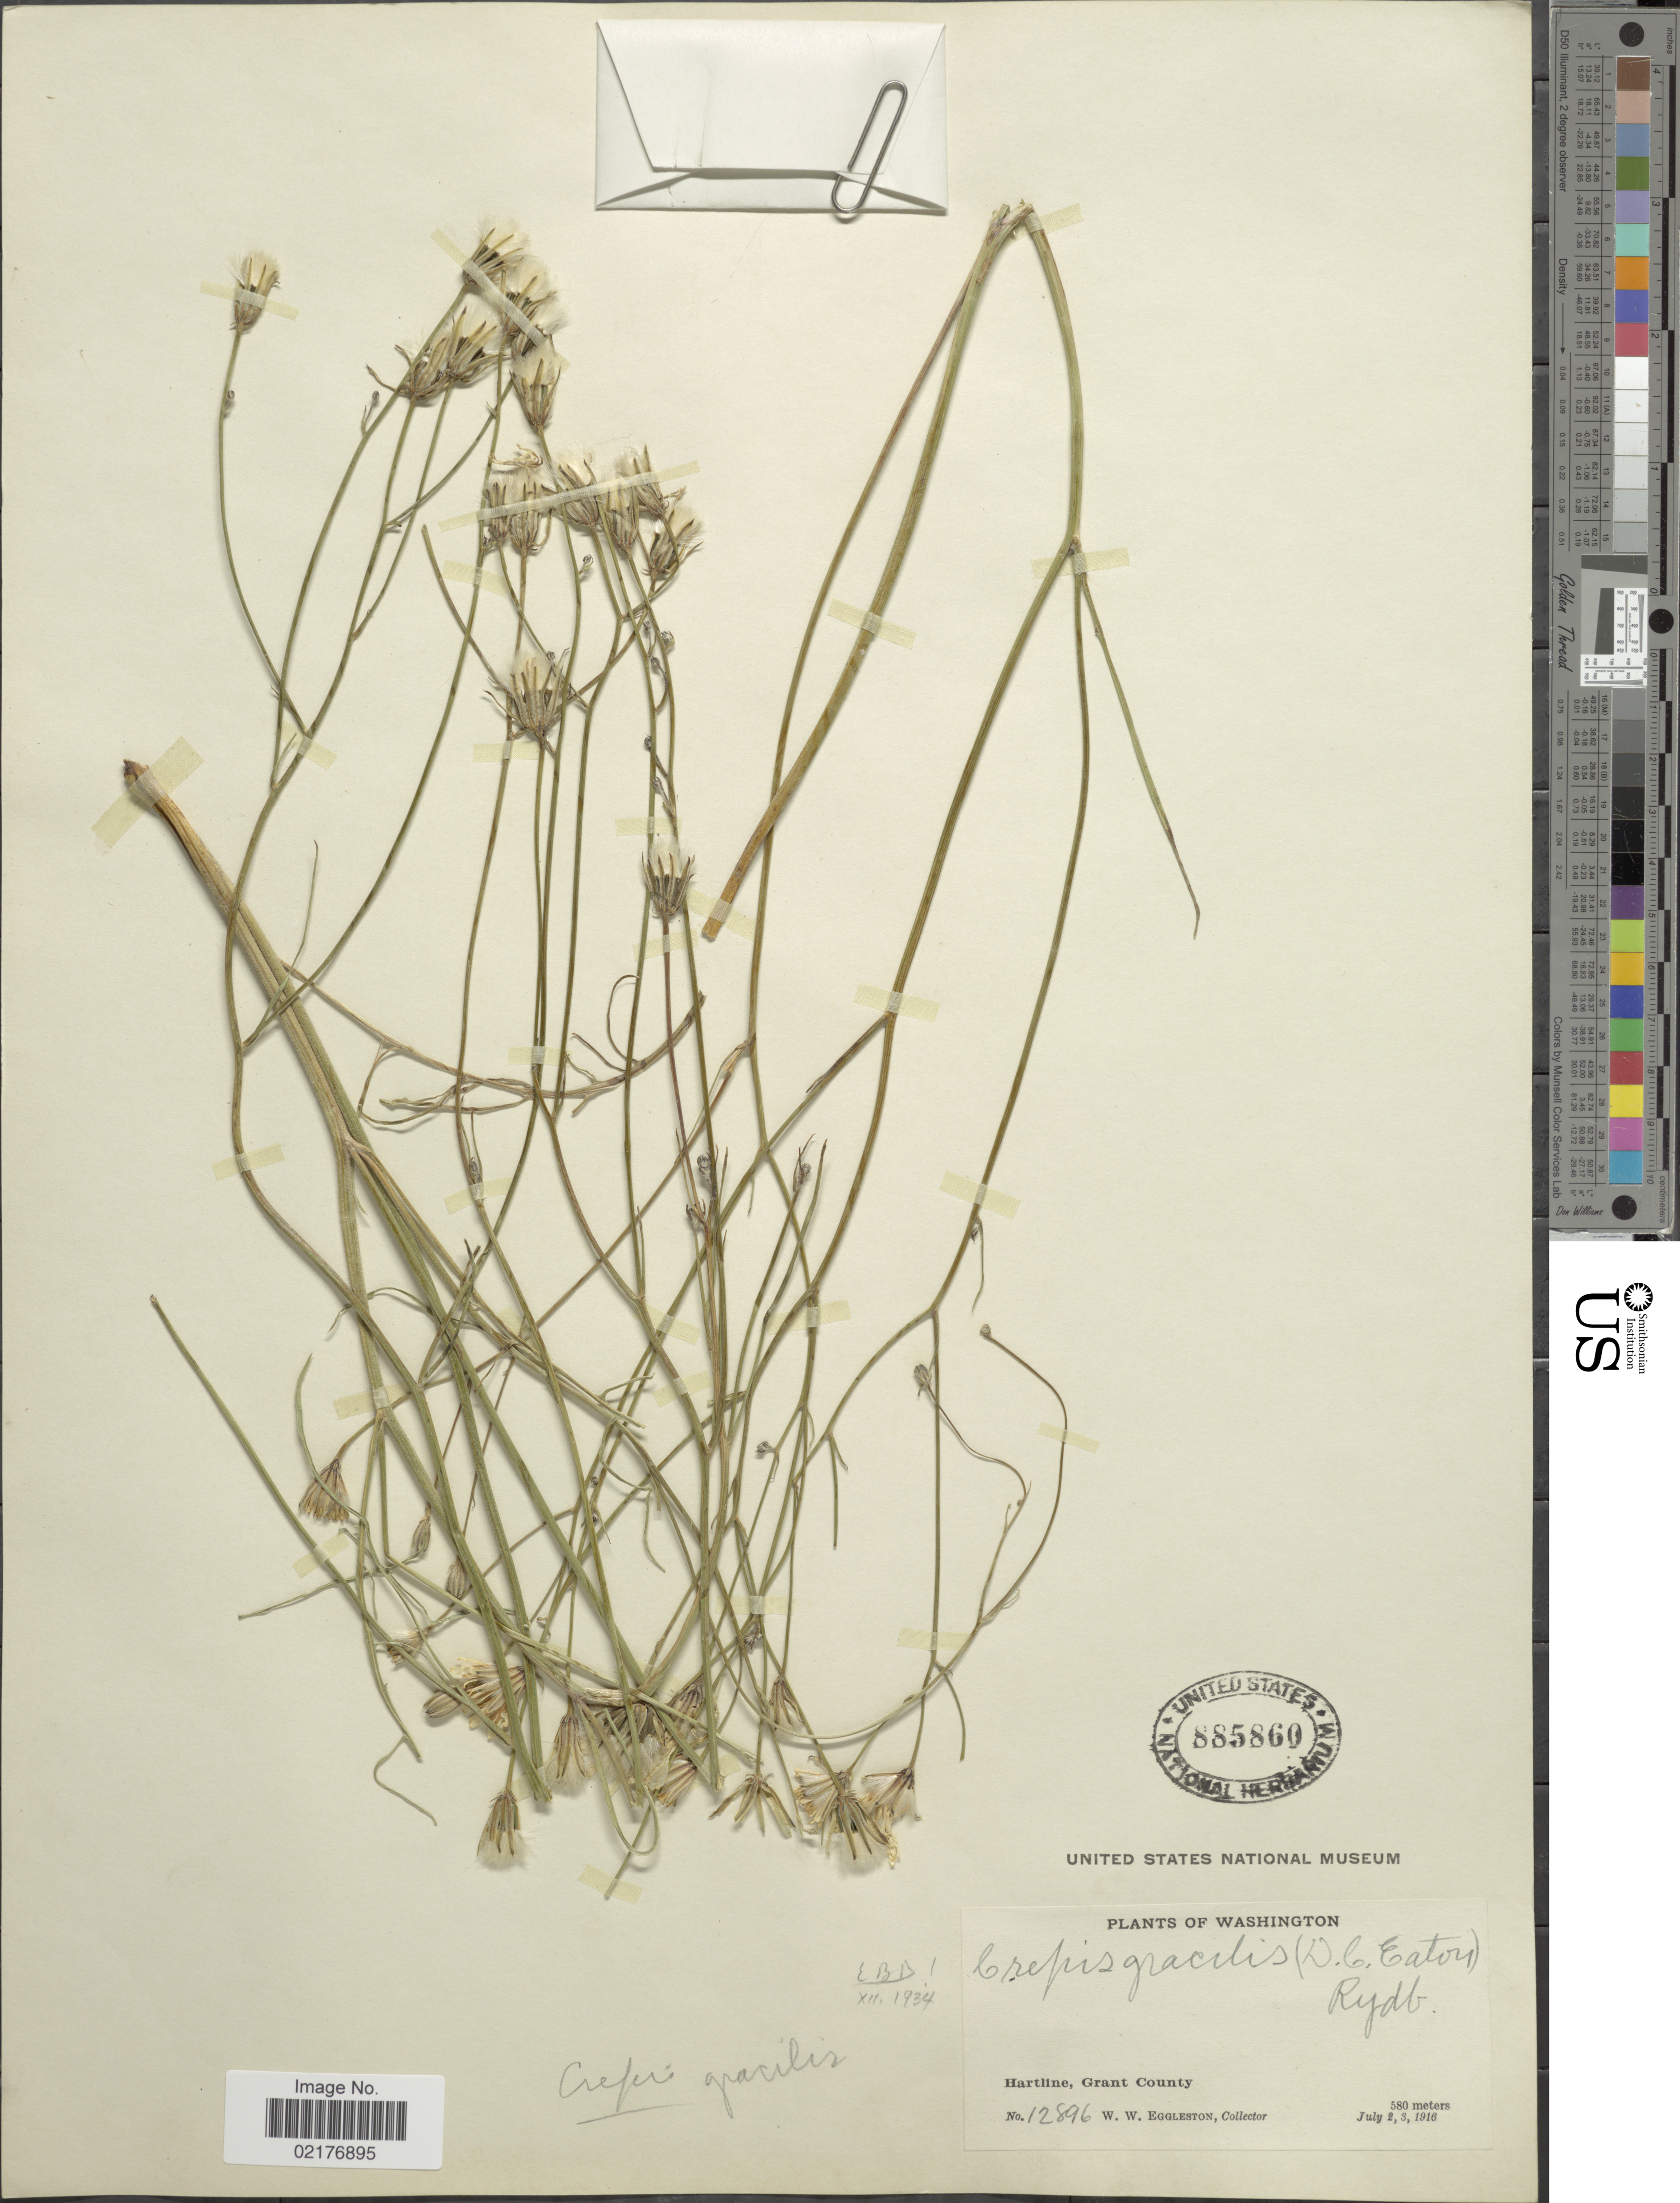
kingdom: Plantae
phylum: Tracheophyta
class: Magnoliopsida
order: Asterales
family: Asteraceae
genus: Crepis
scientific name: Crepis atribarba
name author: A. Heller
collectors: W. W. Eggleston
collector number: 12896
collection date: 1916-07-02/1916-07-03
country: United States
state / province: Washington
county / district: Grant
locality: Hartline, Grant County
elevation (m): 580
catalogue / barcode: US 885860